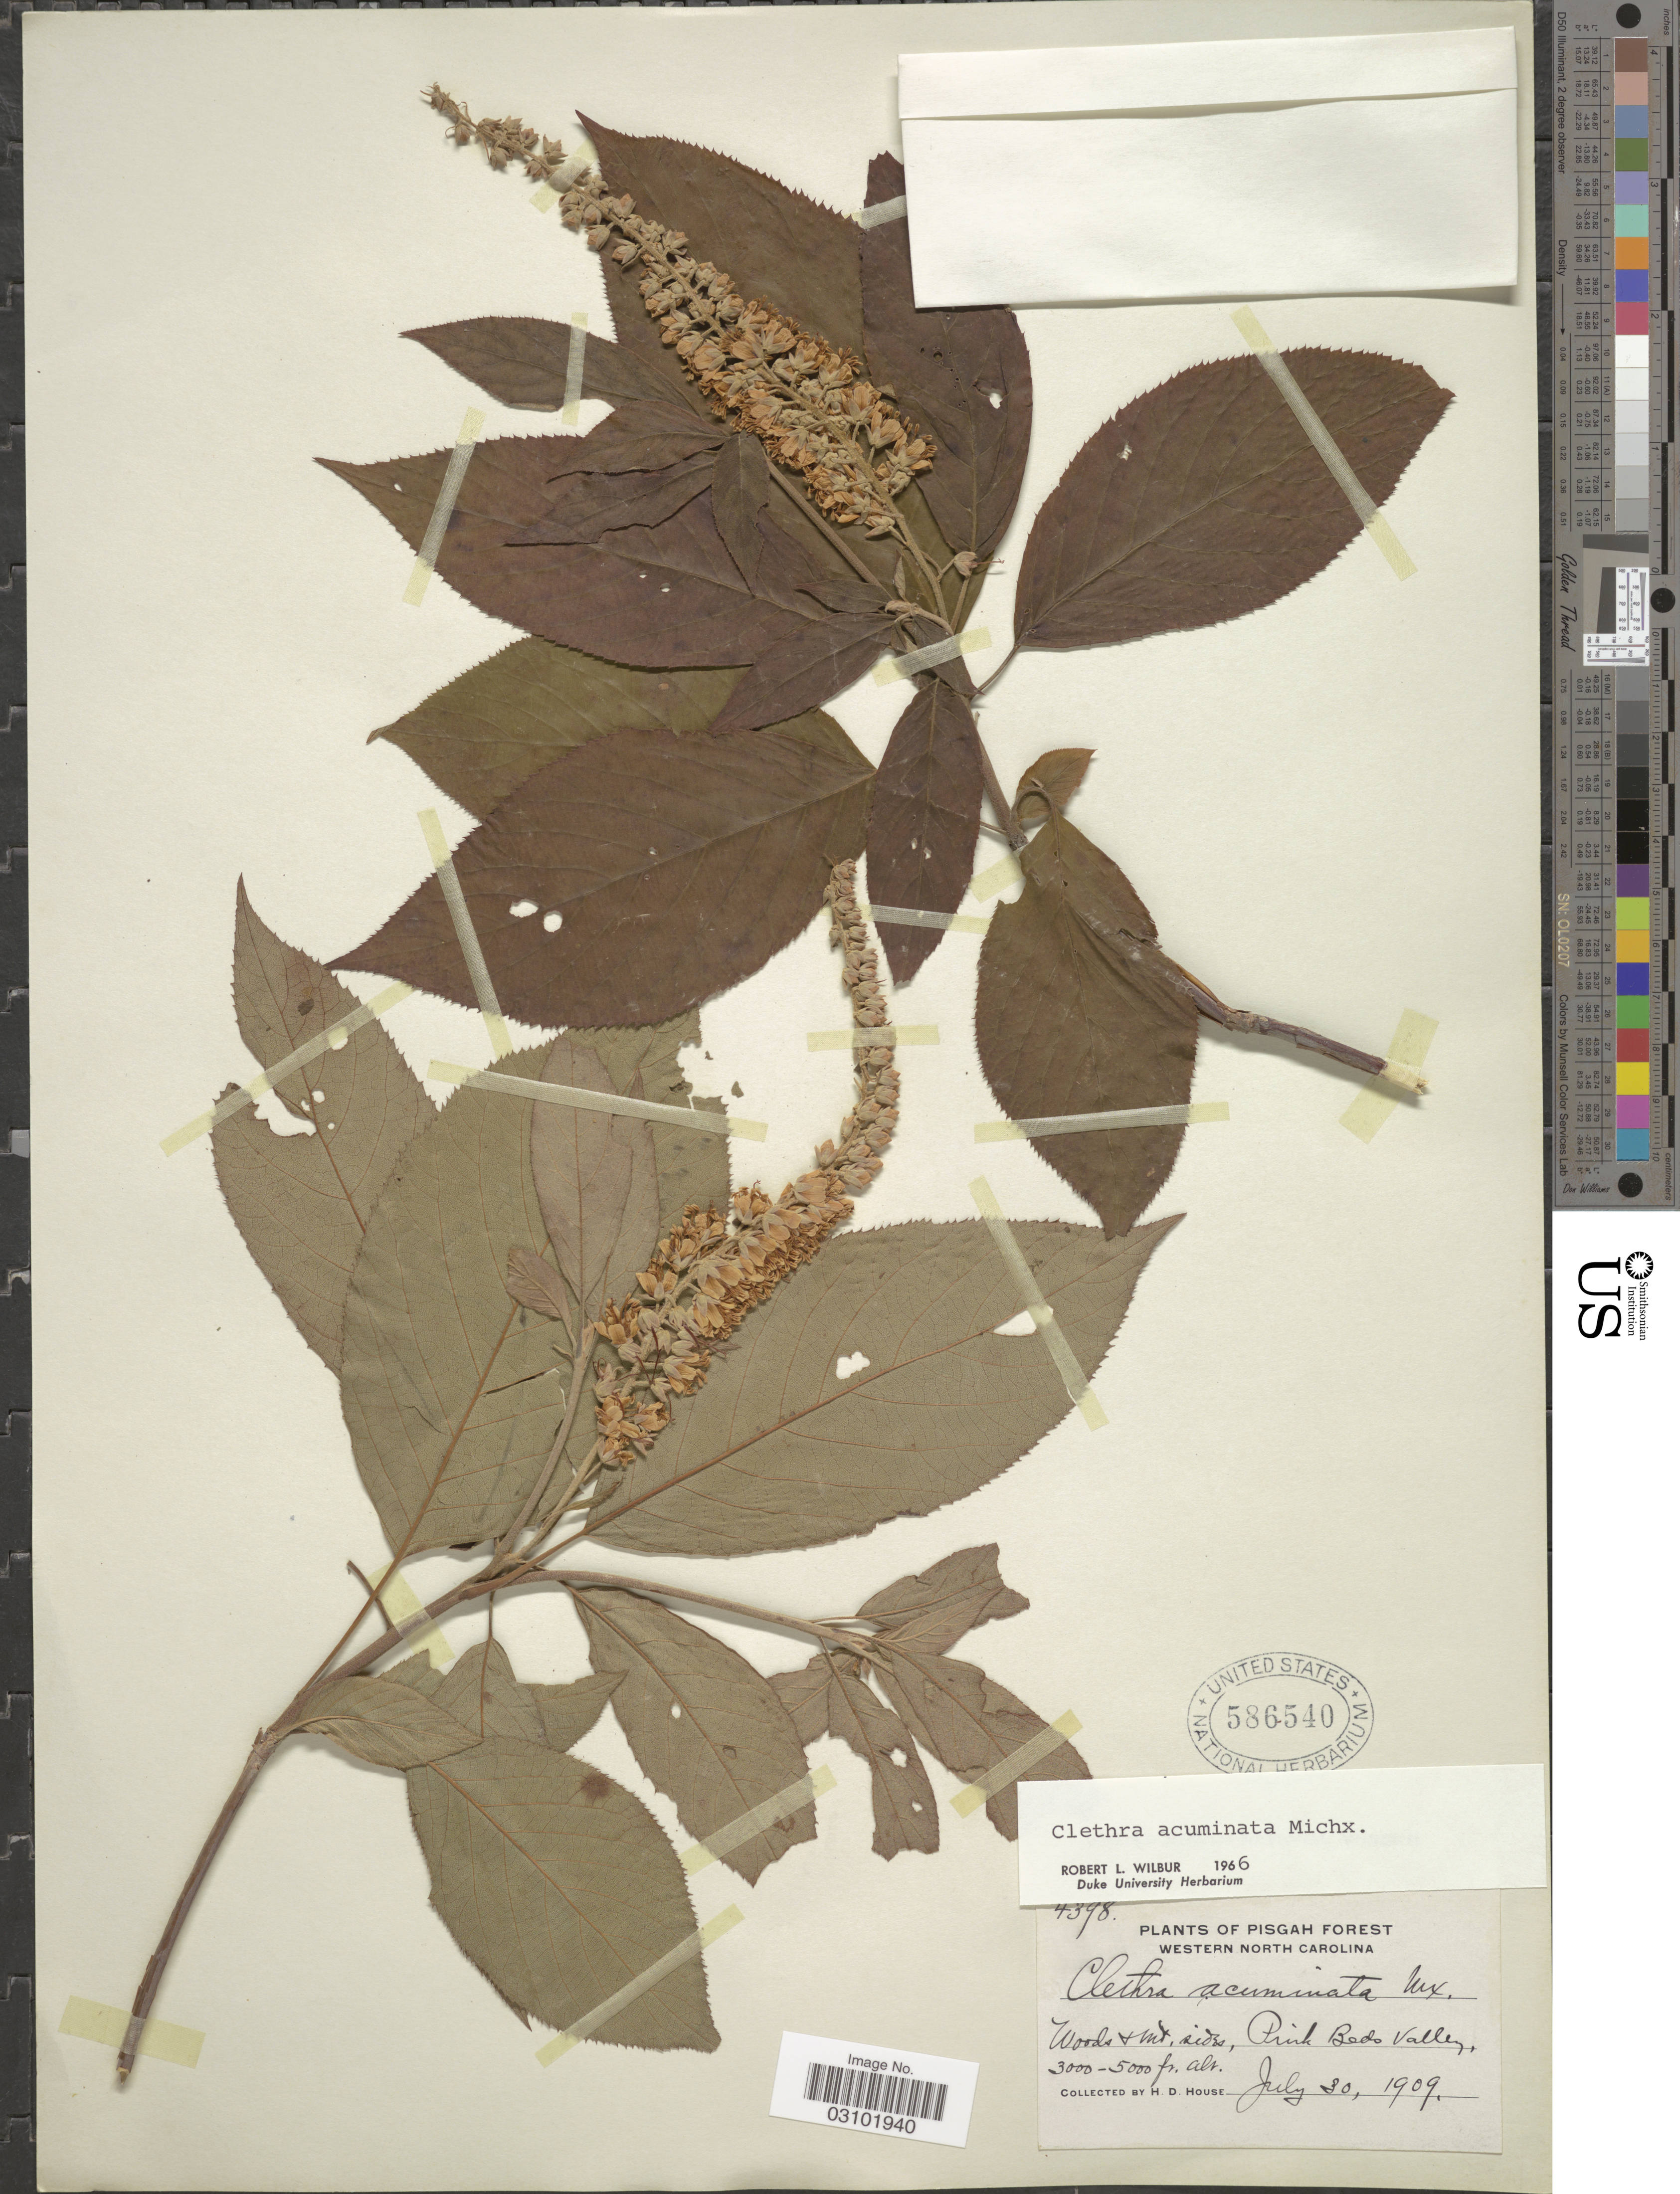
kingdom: Plantae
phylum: Tracheophyta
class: Magnoliopsida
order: Ericales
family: Clethraceae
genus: Clethra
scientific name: Clethra acuminata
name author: Michx.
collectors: H. D. House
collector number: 4398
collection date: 1909-07-30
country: United States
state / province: North Carolina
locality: Pisgah Forest, Western North Carolina. Woods & Mt. sides, Pink Beds Valley.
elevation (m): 914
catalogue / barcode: US 586540